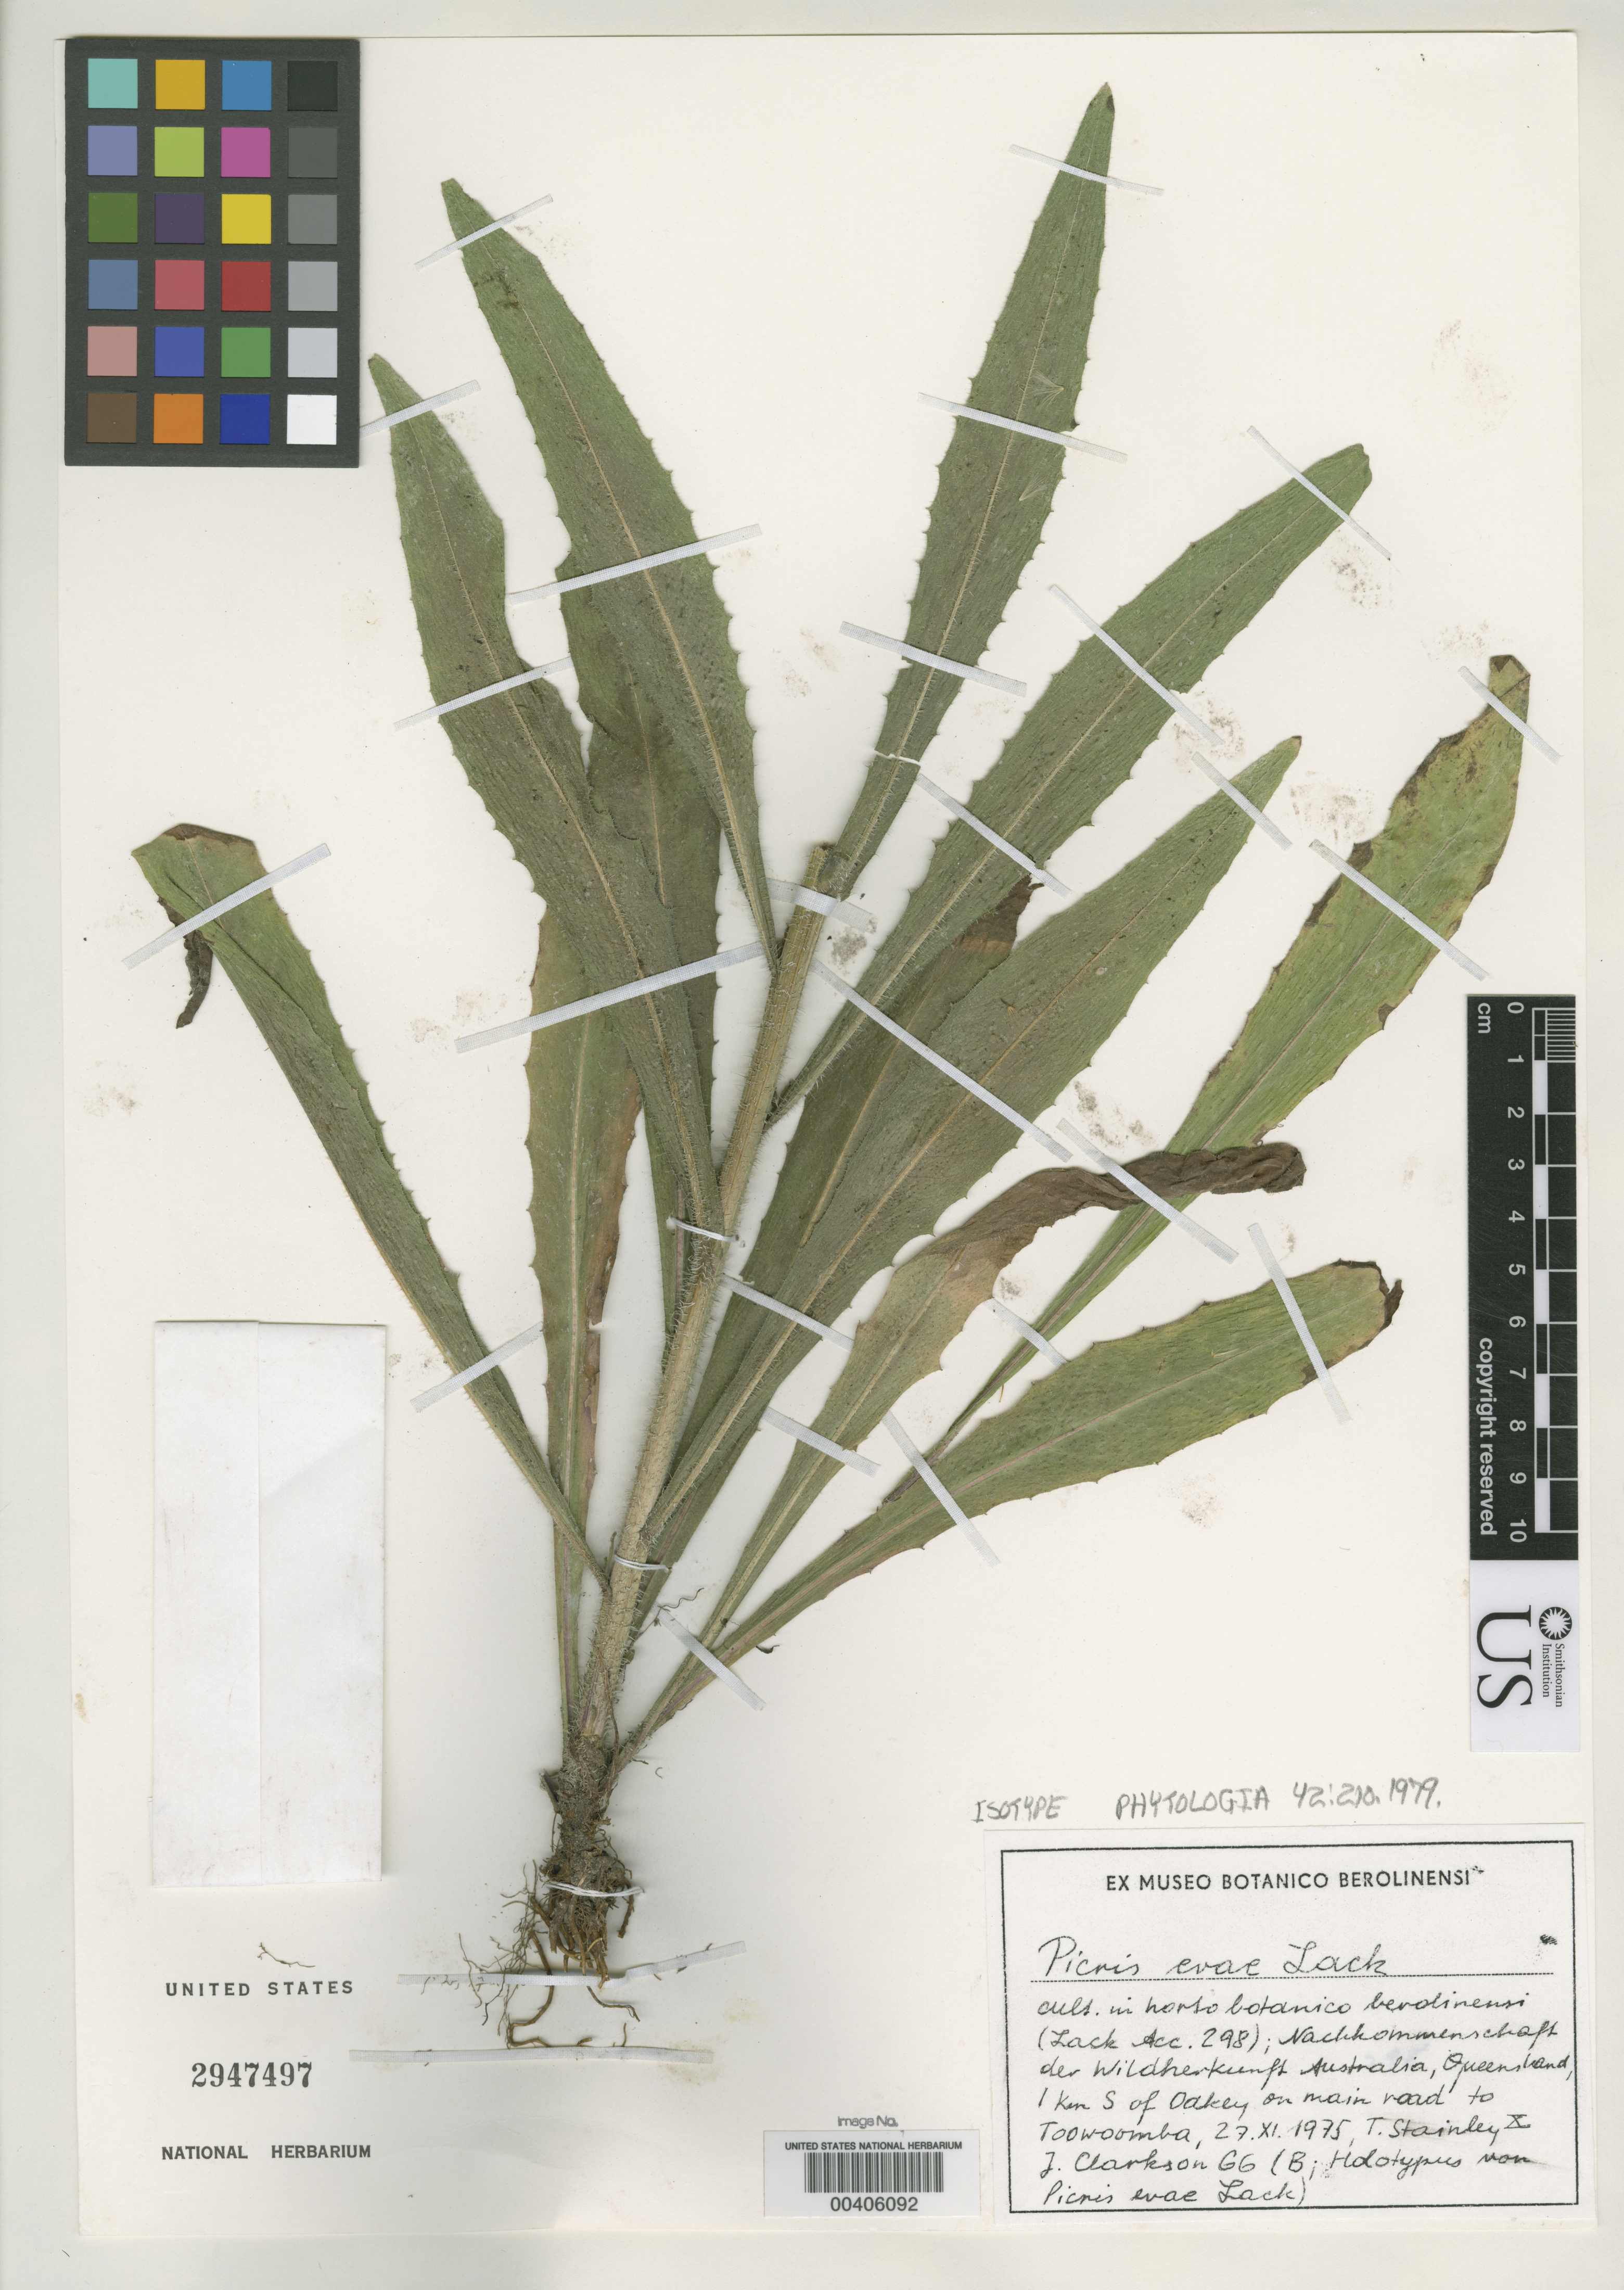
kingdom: Plantae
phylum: Tracheophyta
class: Magnoliopsida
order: Asterales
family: Asteraceae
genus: Picris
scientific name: Picris evae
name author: Lack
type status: Isotype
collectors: T. Stanley & J. Clarkson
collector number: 66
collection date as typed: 27 Nov 1975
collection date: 1975-11-27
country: Australia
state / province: Queensland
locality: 1 km S of Okey on main road top Toowoomba.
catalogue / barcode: US 2947497